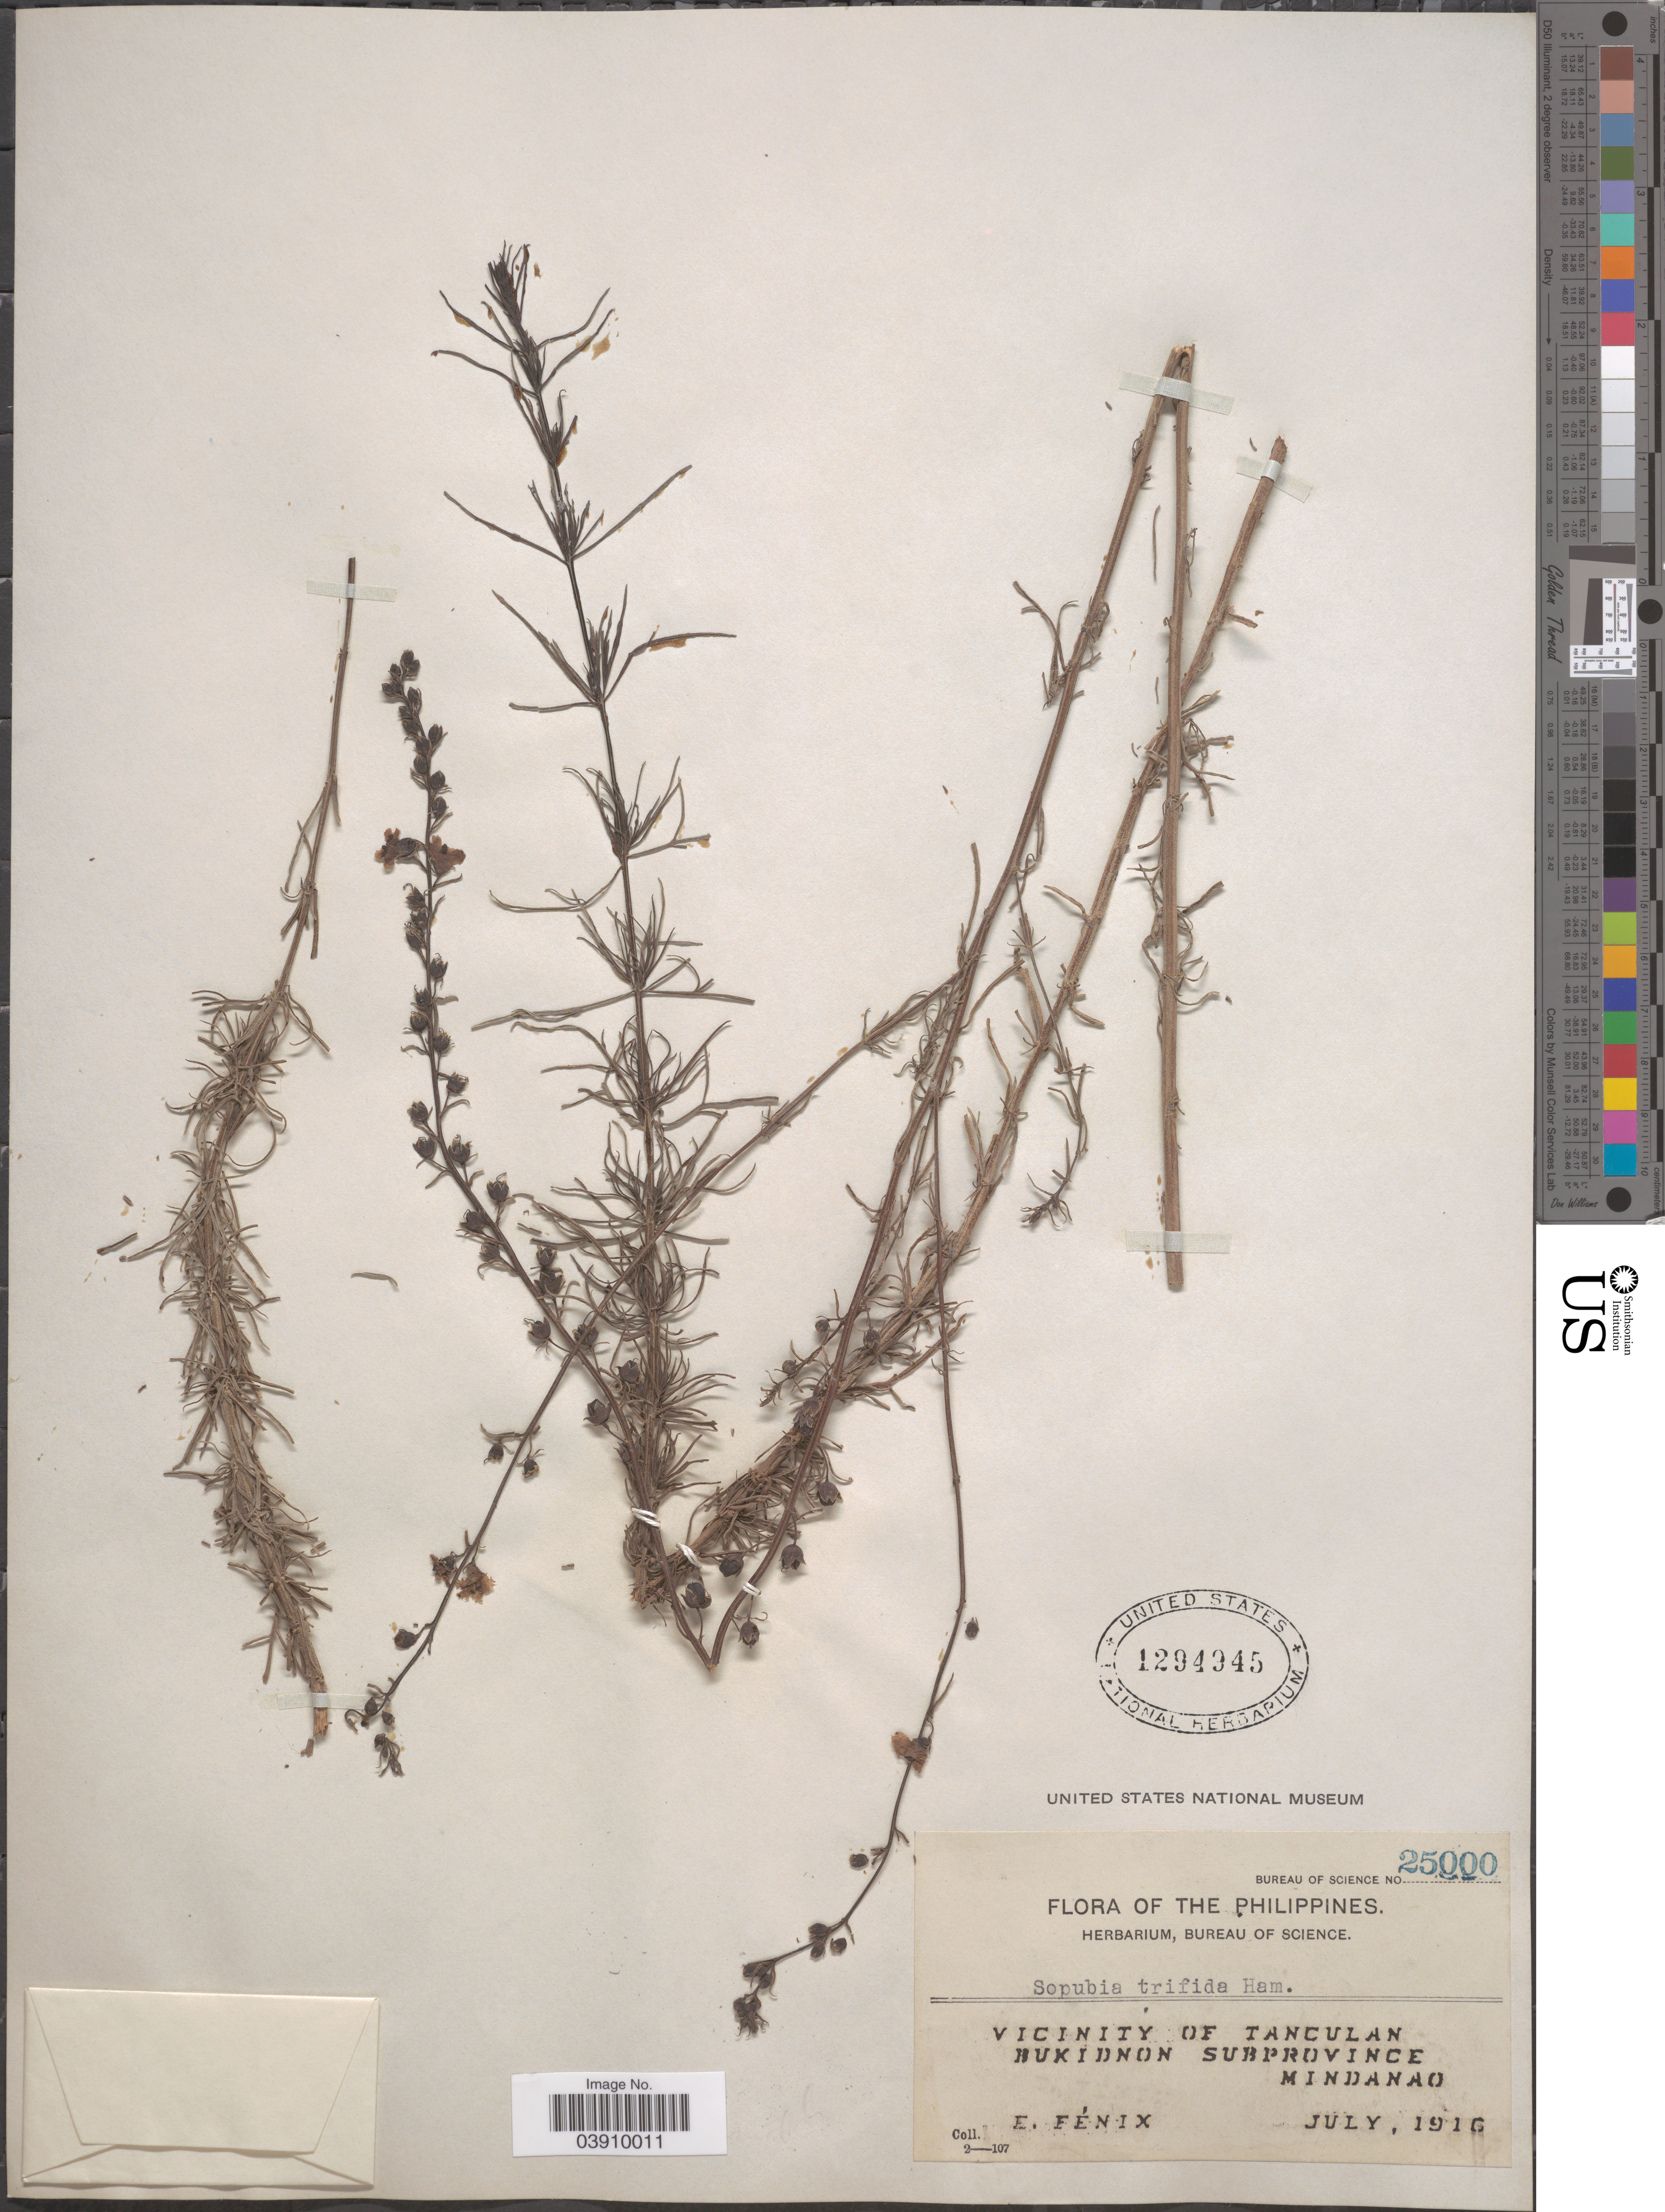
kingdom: Plantae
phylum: Tracheophyta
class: Magnoliopsida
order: Lamiales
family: Orobanchaceae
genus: Sopubia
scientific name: Sopubia trifida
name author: Buch.-Ham. ex D. Don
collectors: E. Fénix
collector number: Bureau of Science 25000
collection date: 1916-07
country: Philippines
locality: Vicinity of Tanculan, Bukidnon Subprovince, Mindanao.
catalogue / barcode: US 1294945